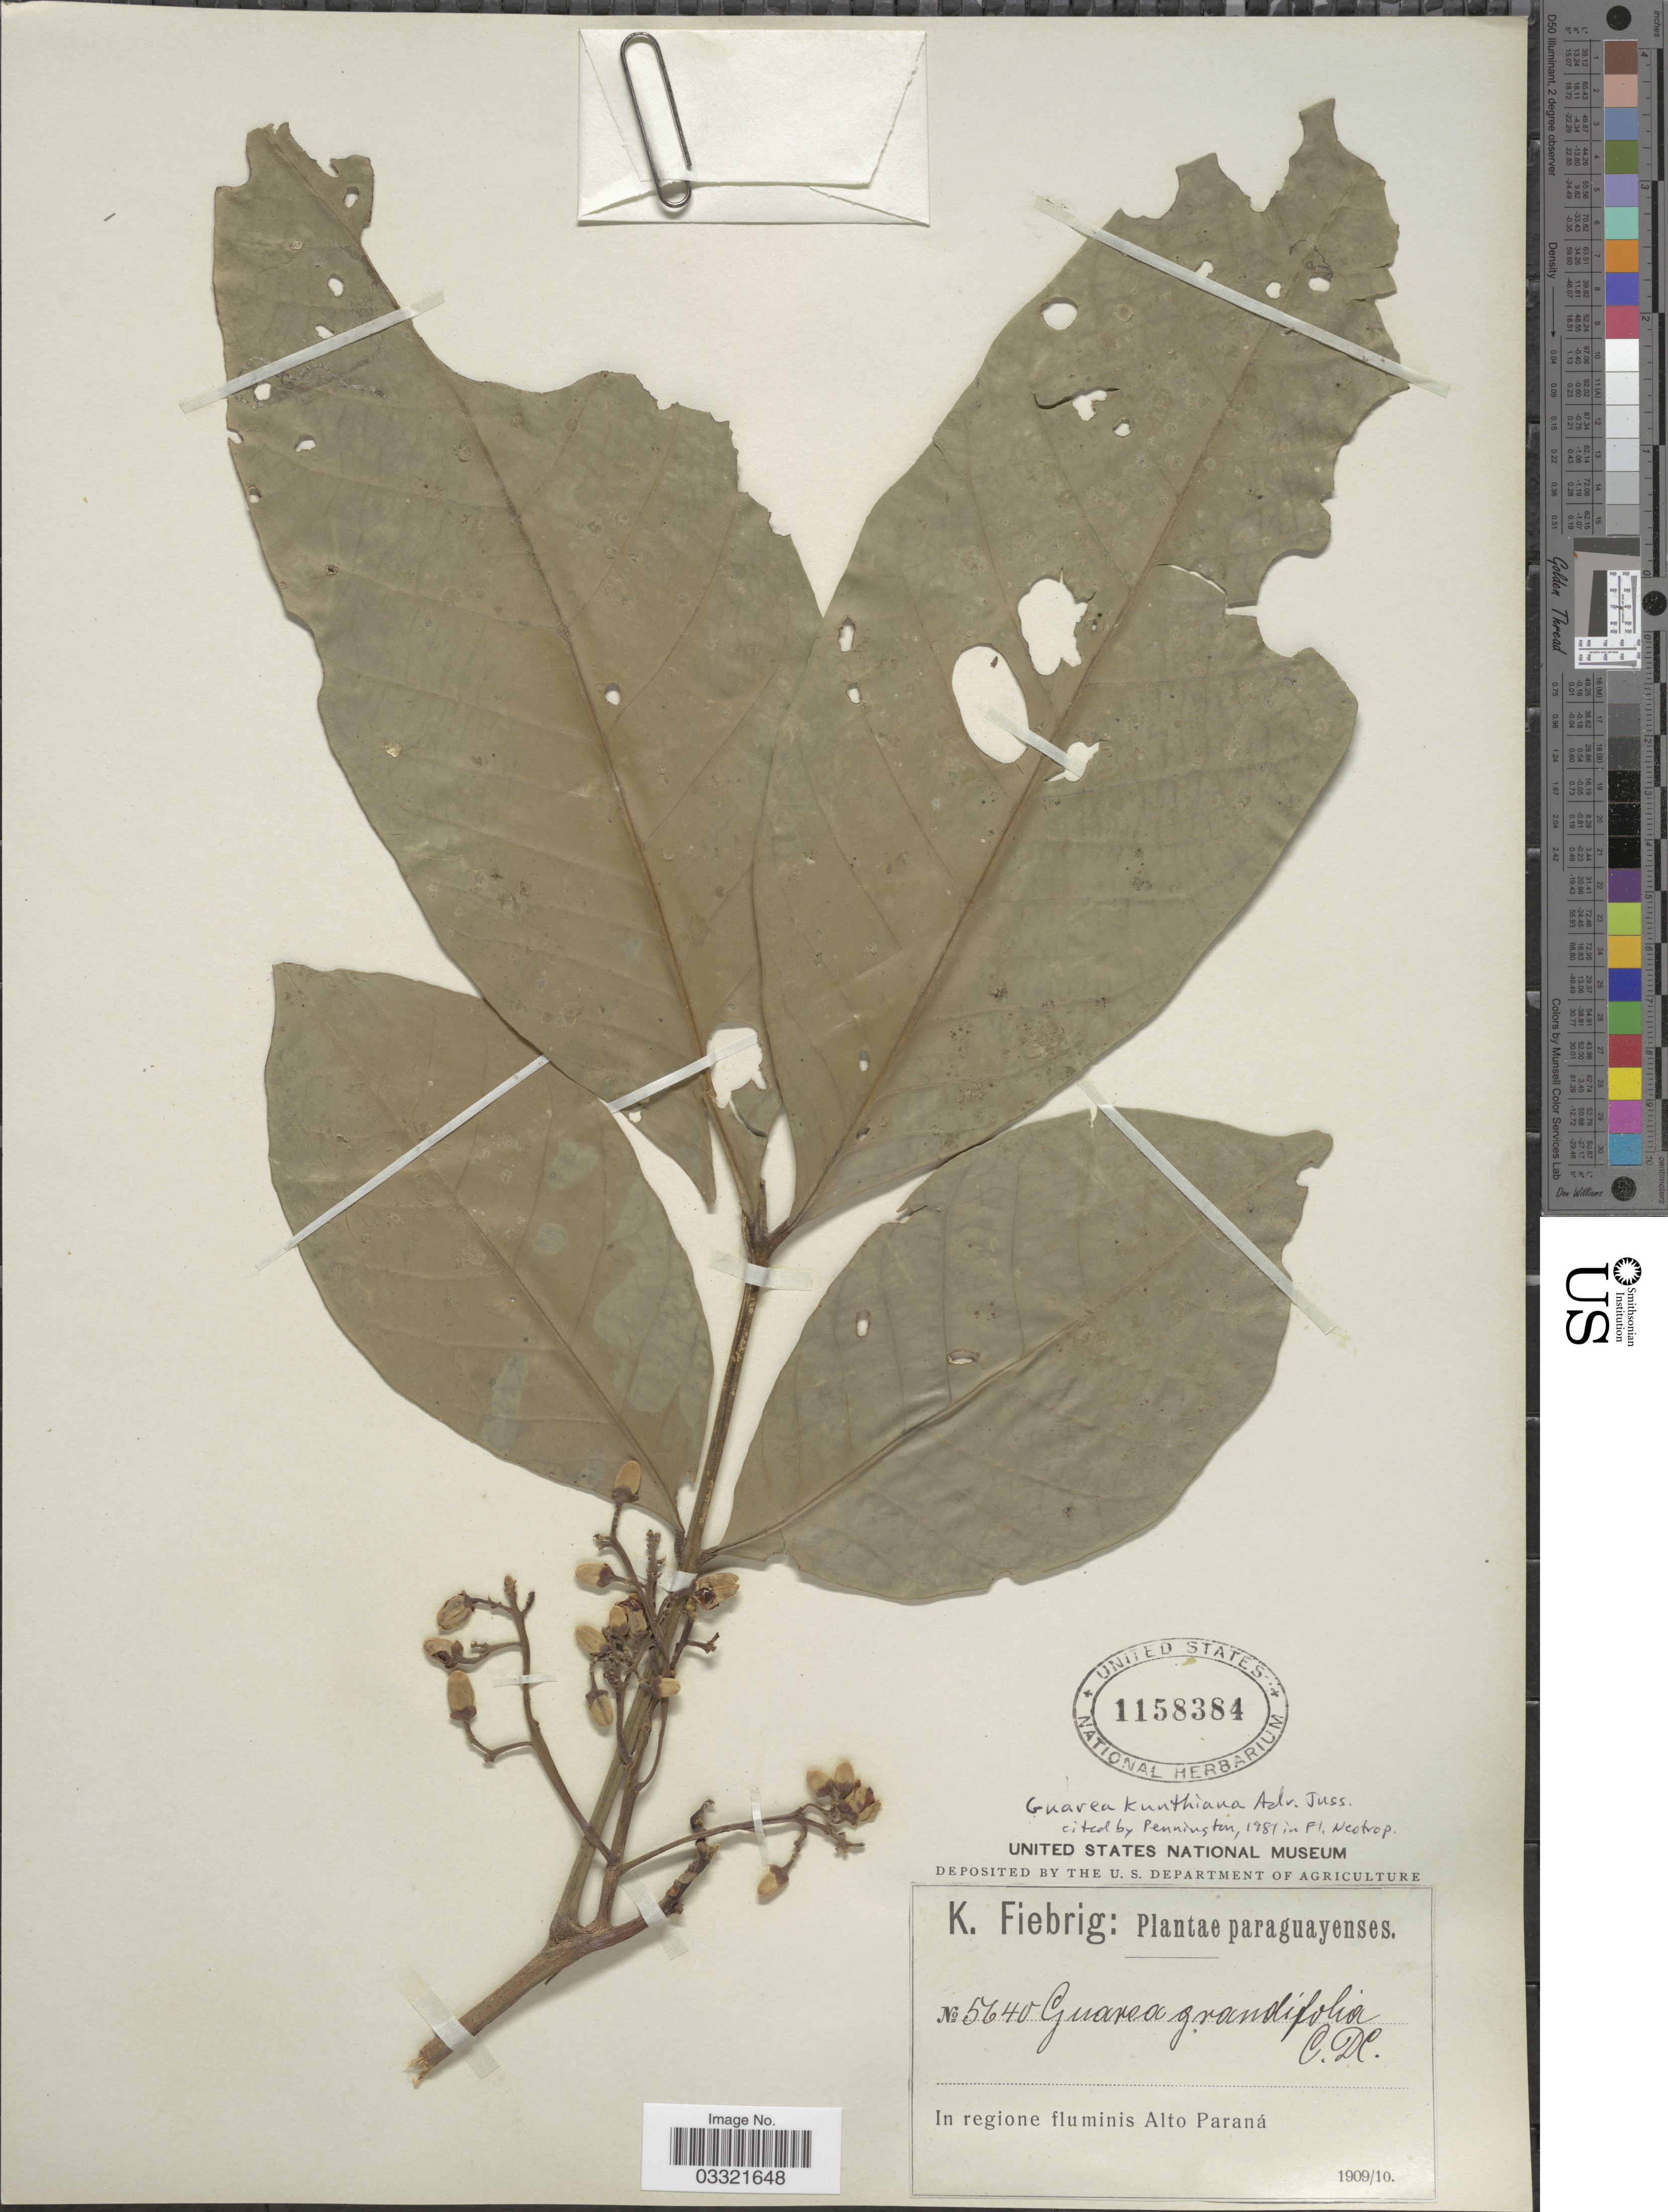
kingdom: Plantae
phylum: Tracheophyta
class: Magnoliopsida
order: Sapindales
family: Meliaceae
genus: Guarea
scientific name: Guarea kunthiana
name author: A. Juss.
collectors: K. Fiebrig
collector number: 5640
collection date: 1909/1910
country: Paraguay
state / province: Alto Parana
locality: In regione fluminis Alto Paraná.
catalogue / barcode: US 1158384